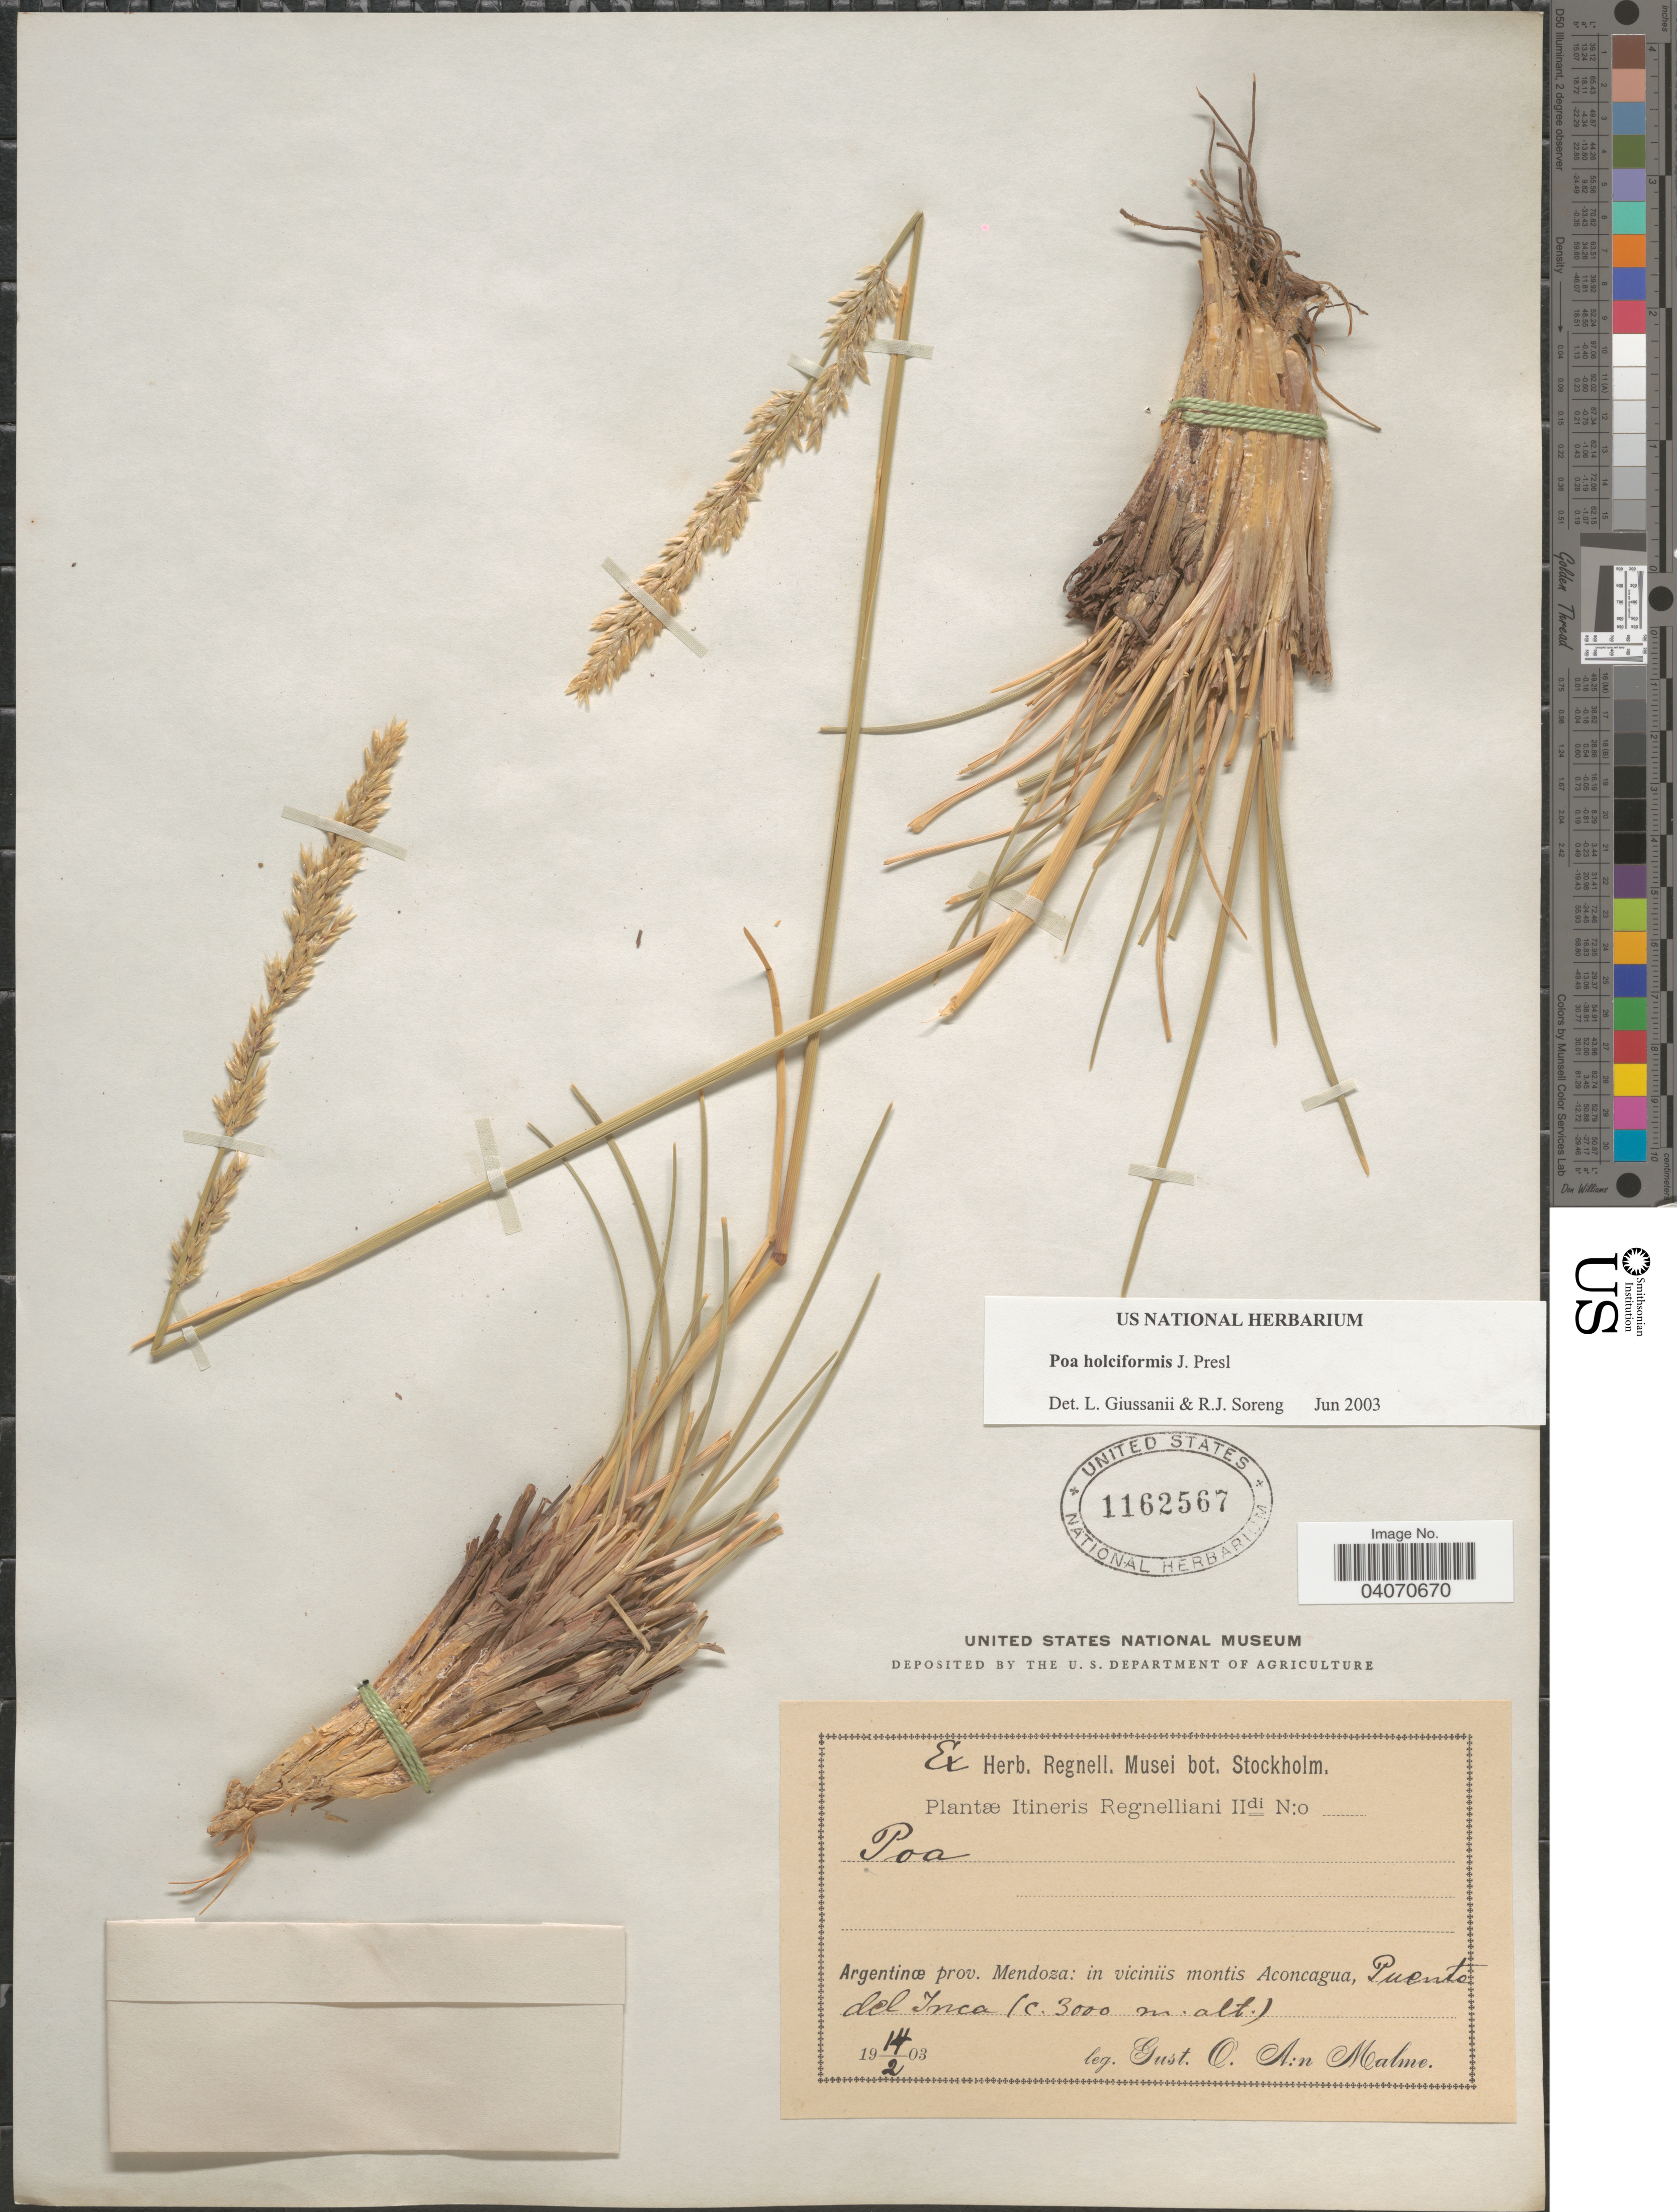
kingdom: Plantae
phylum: Tracheophyta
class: Liliopsida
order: Poales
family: Poaceae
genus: Poa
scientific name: Poa holciformis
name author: J. Presl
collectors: G. O. A. Malme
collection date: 1903-02-14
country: Argentina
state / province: Mendoza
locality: Plantæ Itineris Regnelliani IIdi. In viciniis montis Aconcagua, Puente del Inca.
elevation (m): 3000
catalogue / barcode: US 1162567